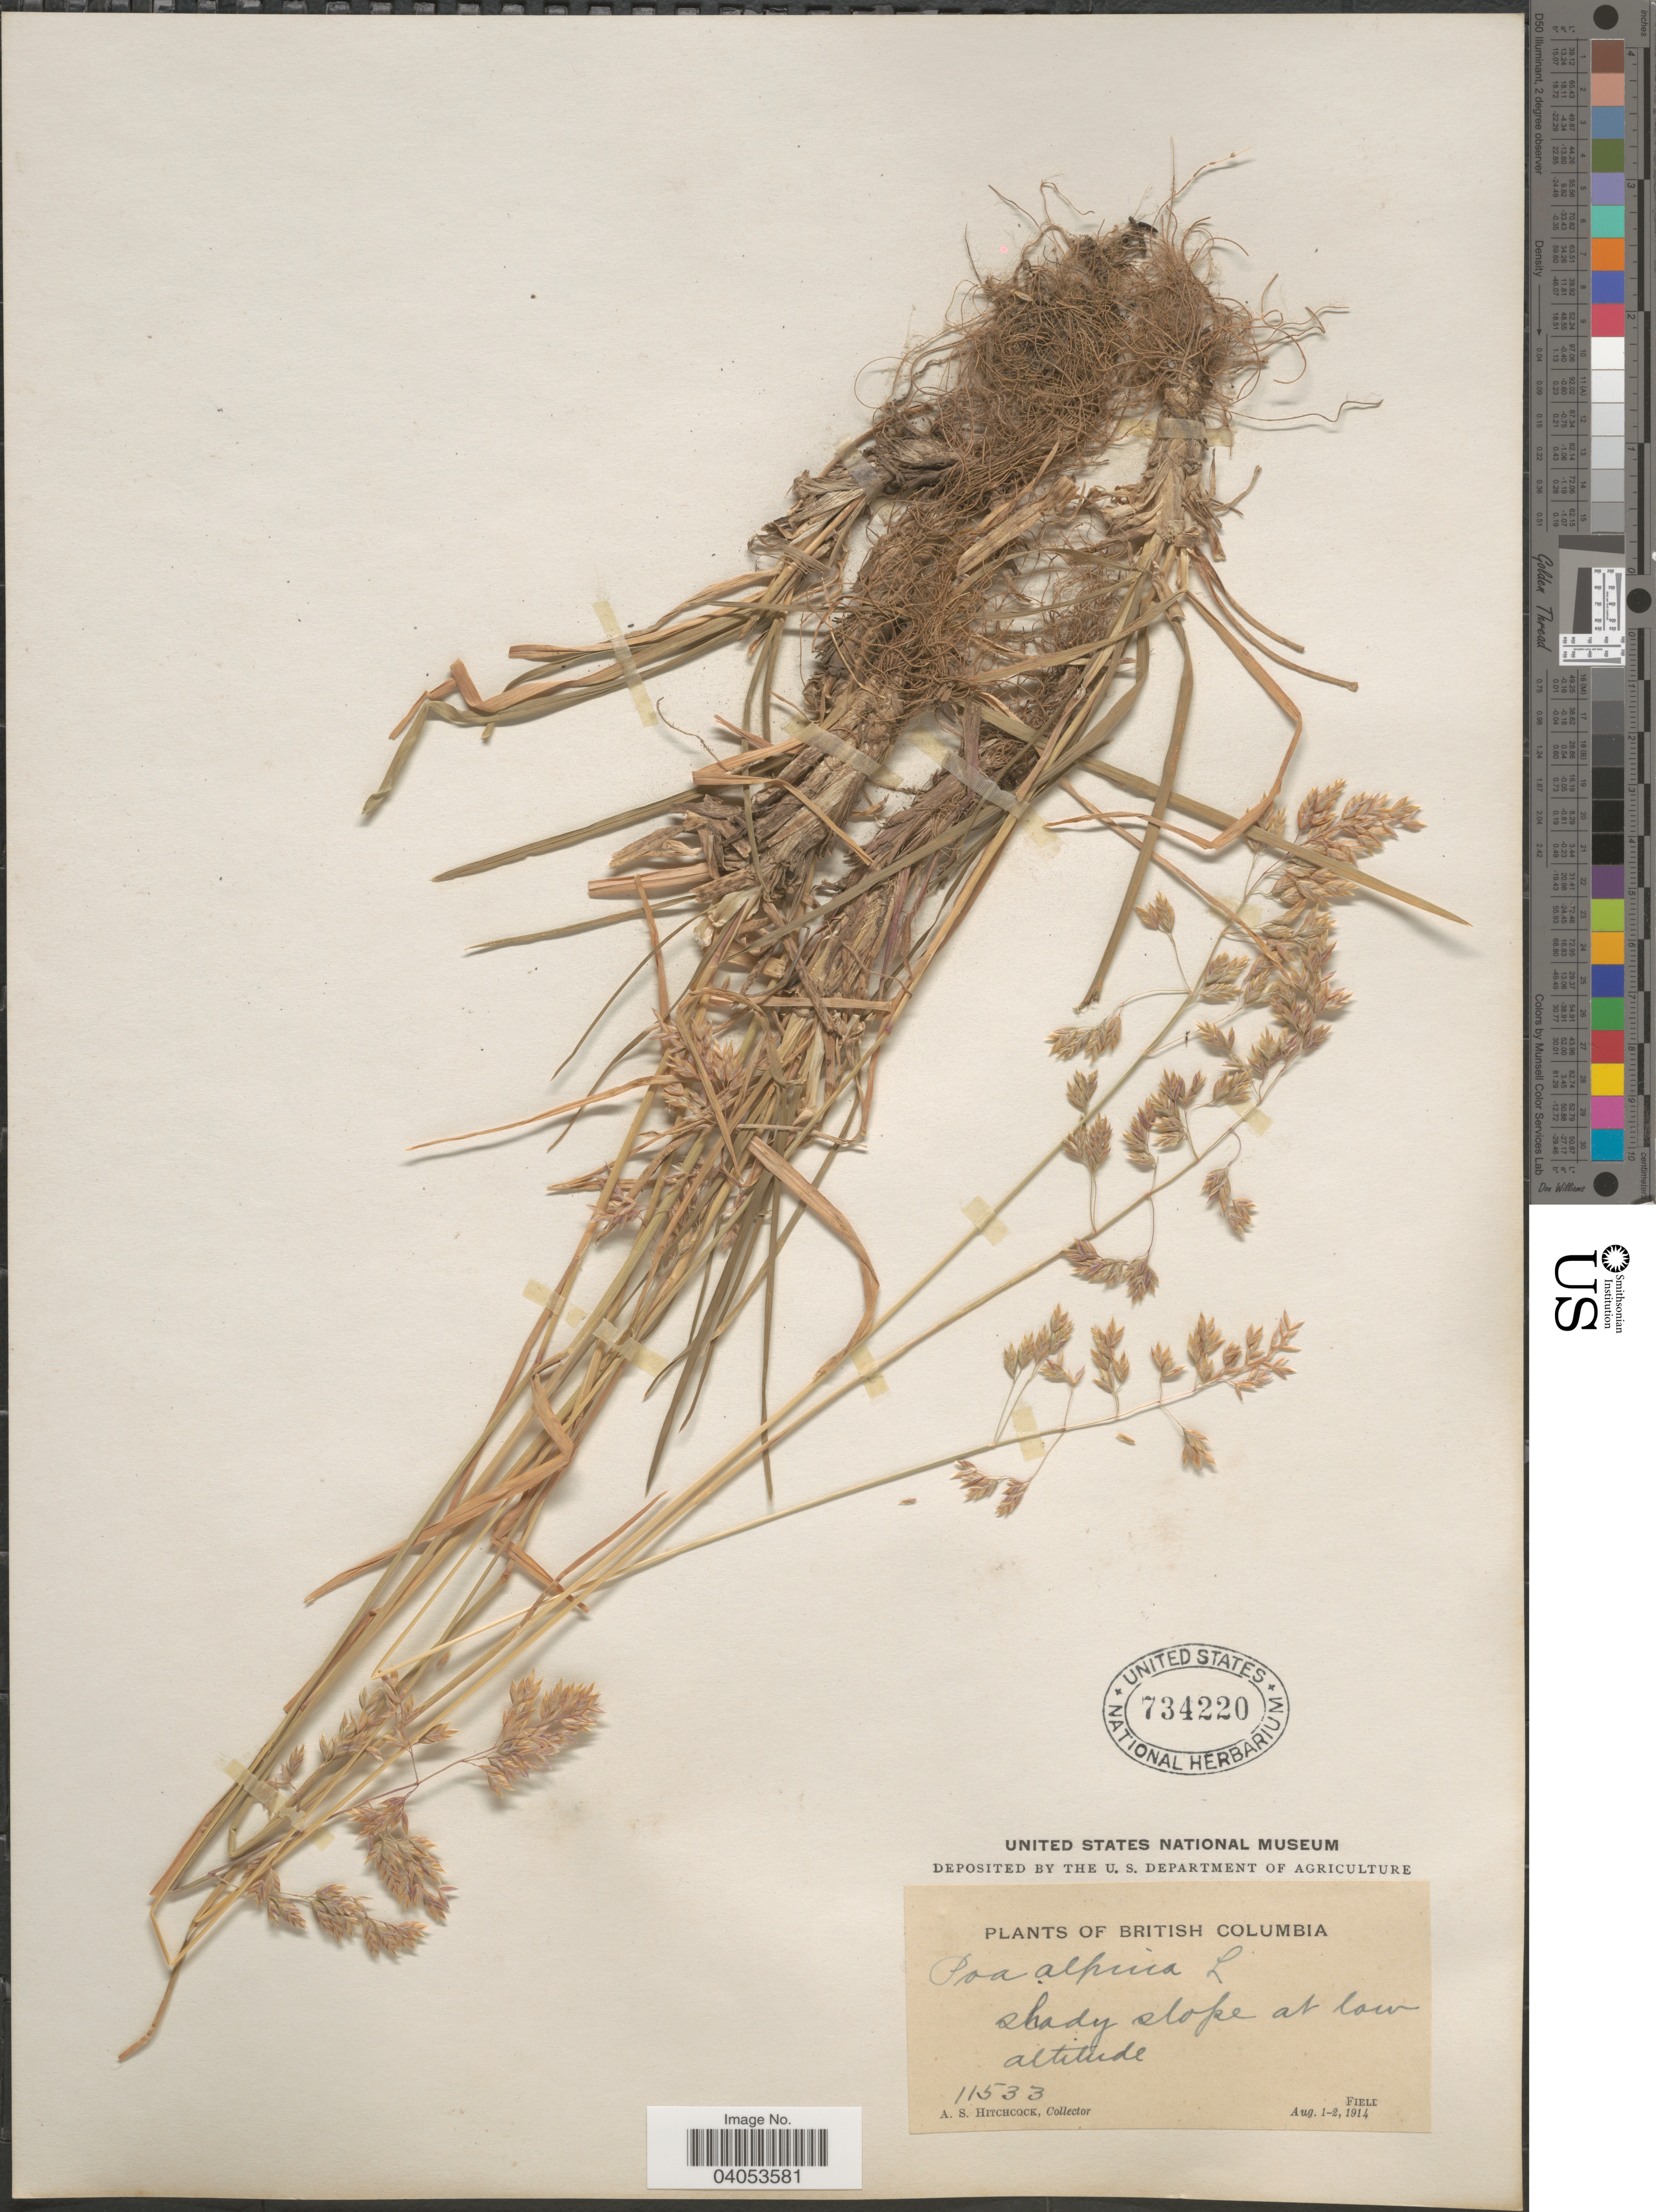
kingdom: Plantae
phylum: Tracheophyta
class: Liliopsida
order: Poales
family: Poaceae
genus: Poa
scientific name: Poa alpina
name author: L.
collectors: A. S. Hitchcock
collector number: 11533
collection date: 1914-08-01/1914-08-02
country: Canada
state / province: British Columbia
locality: Field.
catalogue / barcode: US 734220